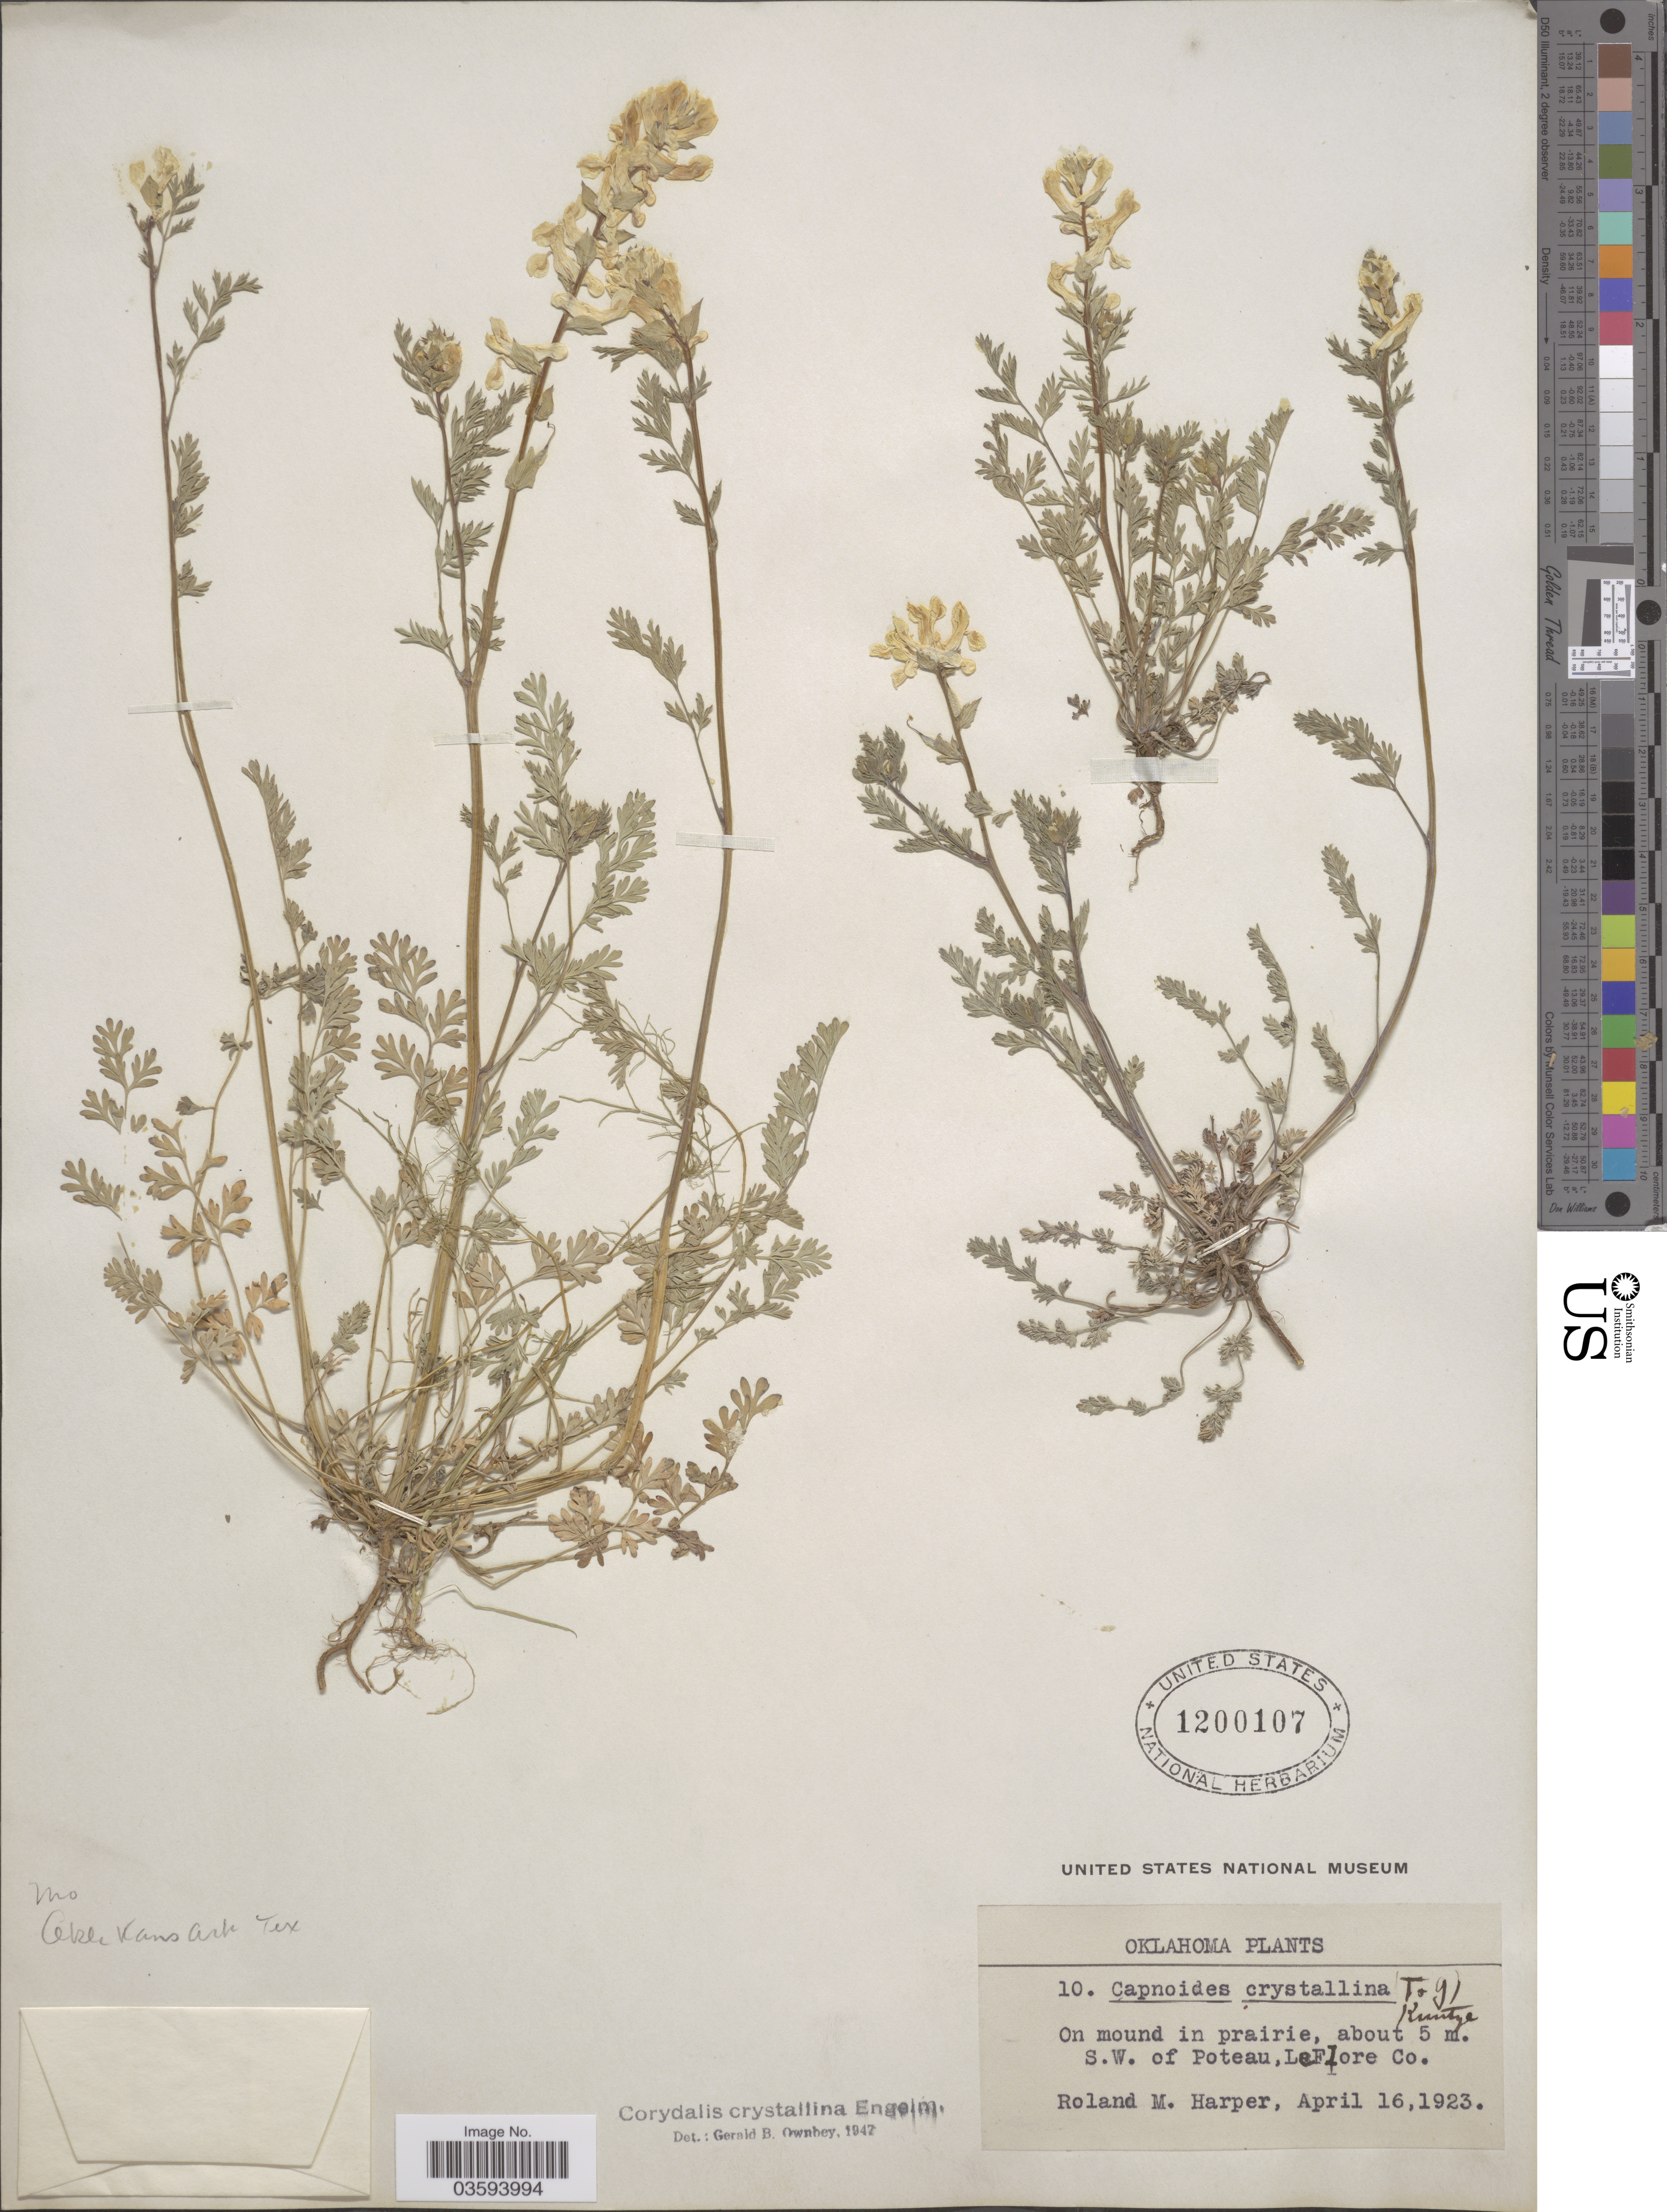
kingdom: Plantae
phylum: Tracheophyta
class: Magnoliopsida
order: Ranunculales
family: Papaveraceae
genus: Corydalis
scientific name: Corydalis crystallina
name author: (Engelm. ex A. Gray) Torr. & A. Gray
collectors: R. M. Harper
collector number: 10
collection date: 1923-04-16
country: United States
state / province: Oklahoma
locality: On mound in prairie, about 5 m. S.W. of Poteau, LeFlore Co.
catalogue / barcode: US 1200107